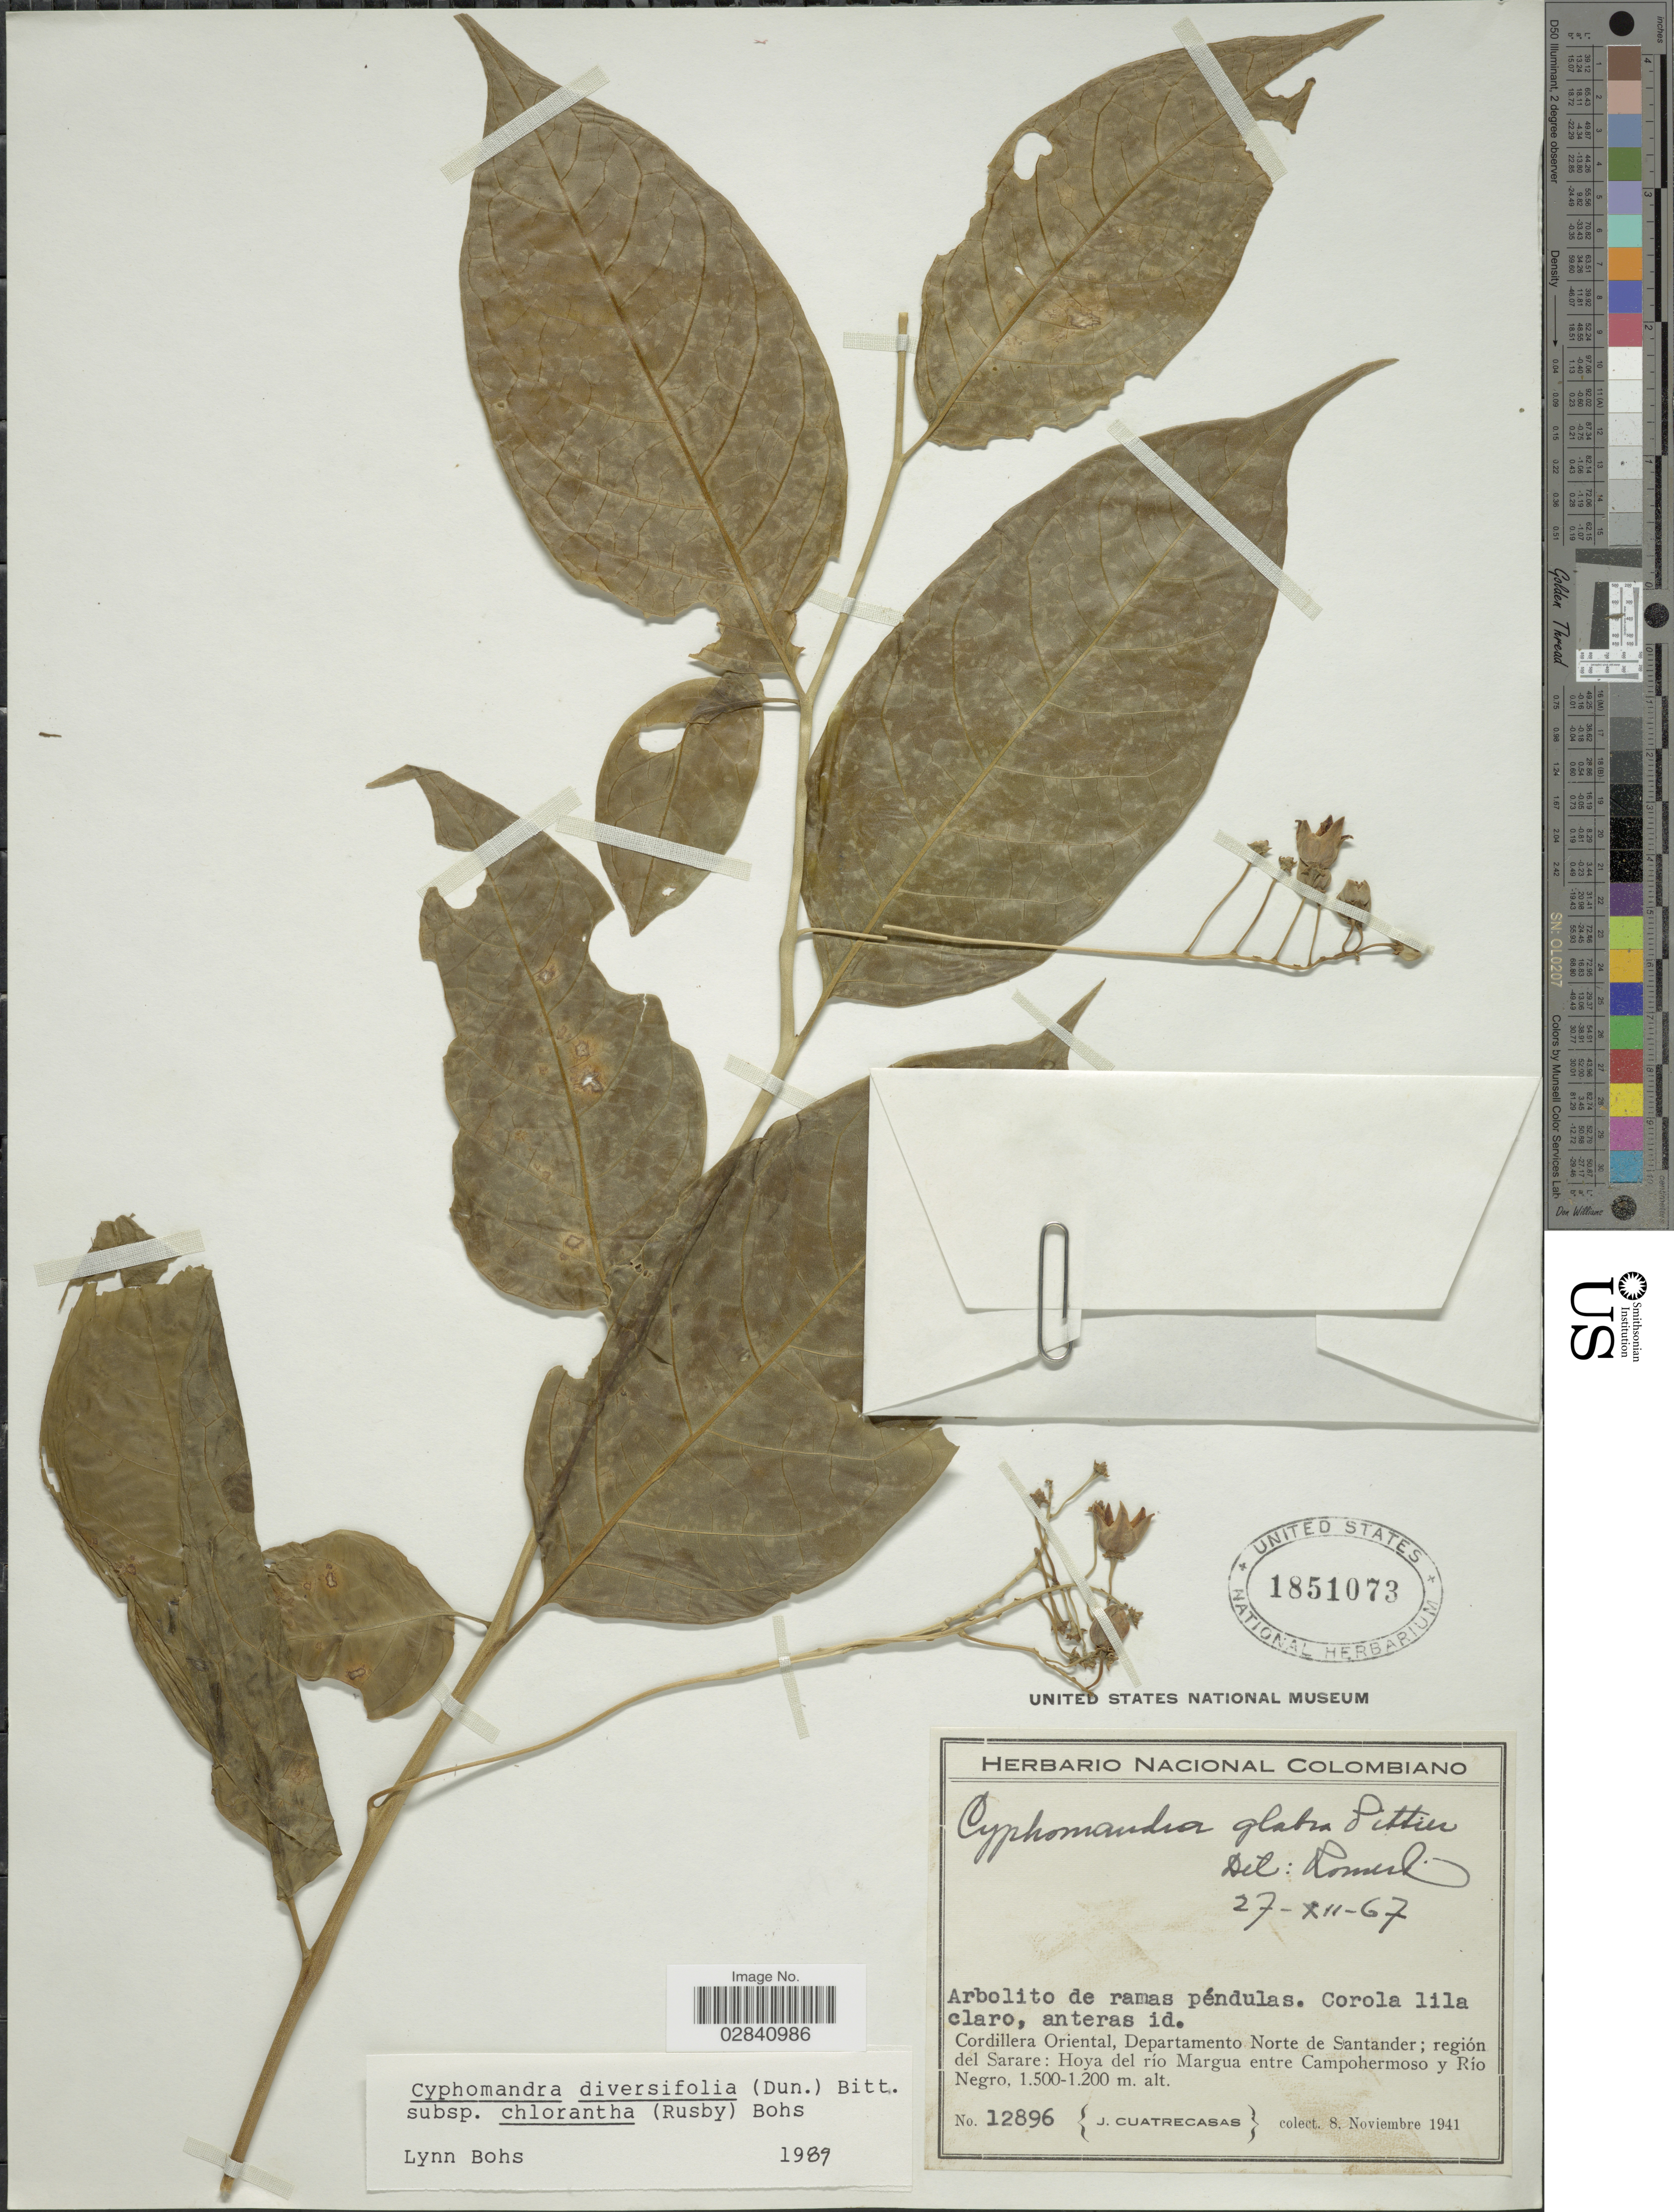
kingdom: Plantae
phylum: Tracheophyta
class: Magnoliopsida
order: Solanales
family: Solanaceae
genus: Cyphomandra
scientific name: Cyphomandra diversifolia subsp. chlorantha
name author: (Dun.) Bitt.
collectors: J. Cuatrecasas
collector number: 12896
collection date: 1941-11-08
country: Colombia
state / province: Norte de Santander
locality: Cordillera Oriental, Departamento Norte de Santander; región del Sarare: Hoya del río Margua entre Campohermoso y Río Negro.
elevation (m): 1200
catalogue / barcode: US 1851073